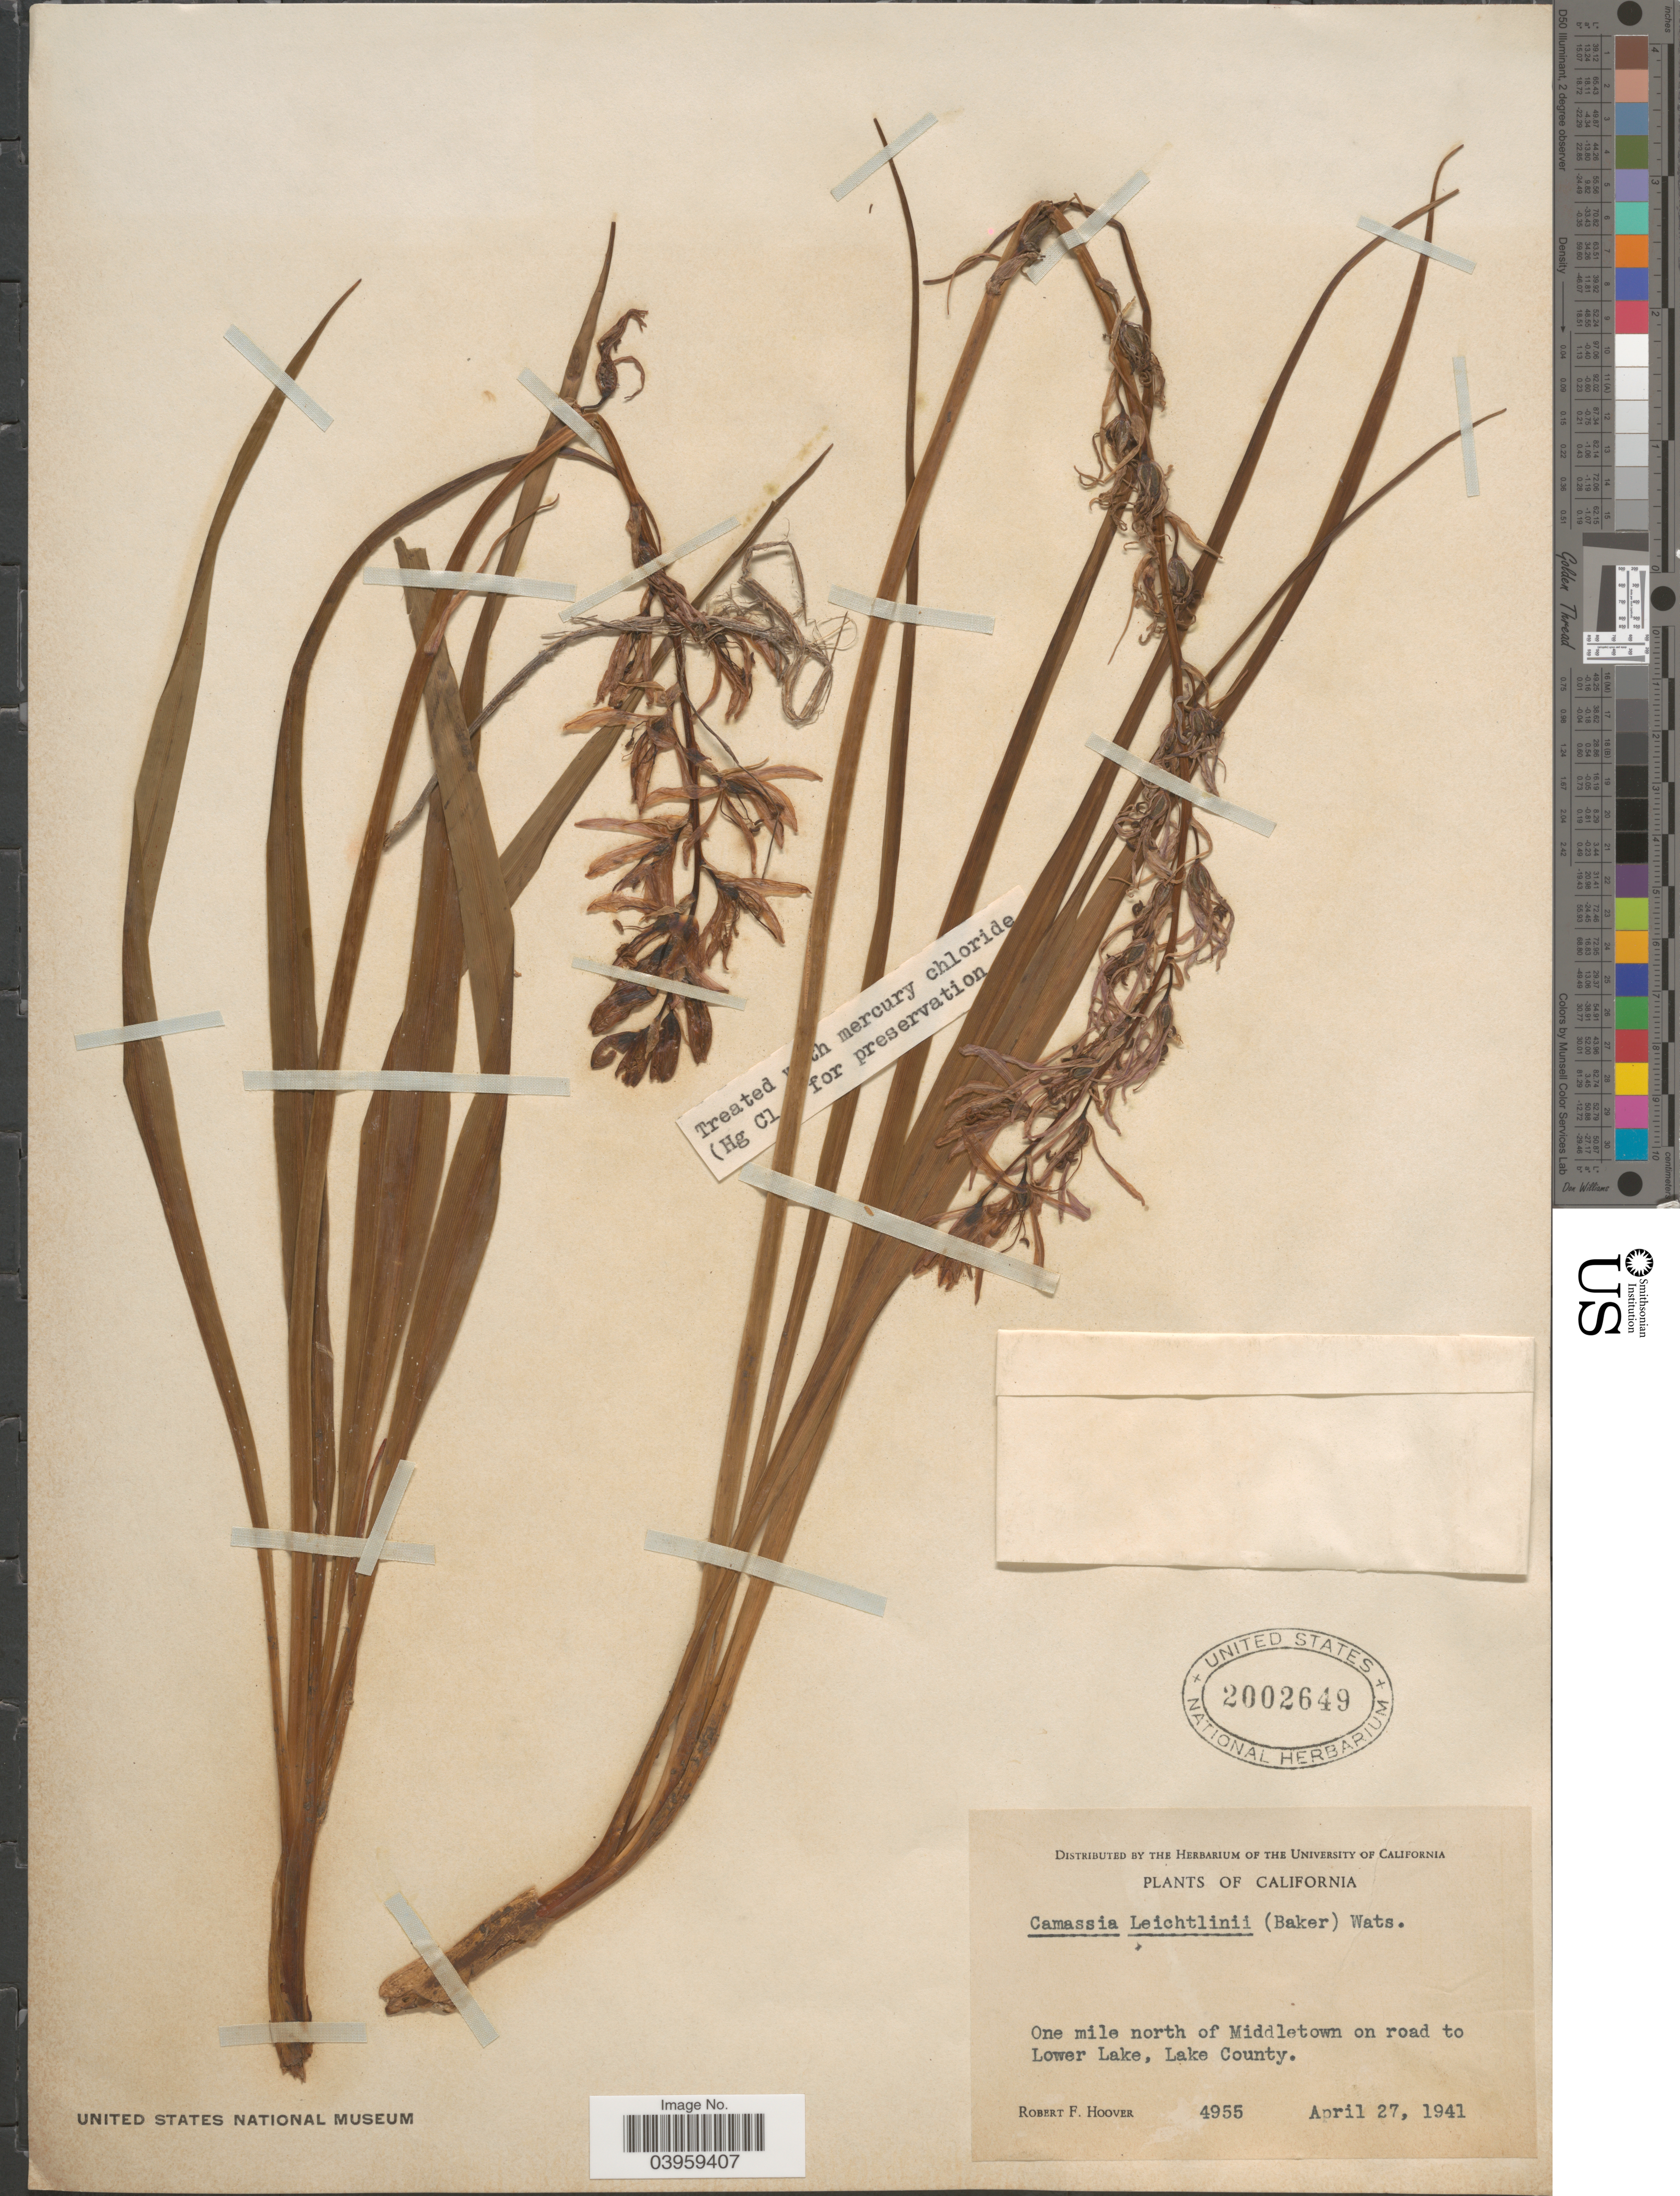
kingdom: Plantae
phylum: Tracheophyta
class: Liliopsida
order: Asparagales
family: Asparagaceae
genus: Camassia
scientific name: Camassia leichtlinii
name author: (Baker) S. Watson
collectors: R. F. Hoover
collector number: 4955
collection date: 1941-04-27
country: United States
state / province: California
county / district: Lake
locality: One mile north of Middletown on road to Lower Lake, Lake County.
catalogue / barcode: US 2002649